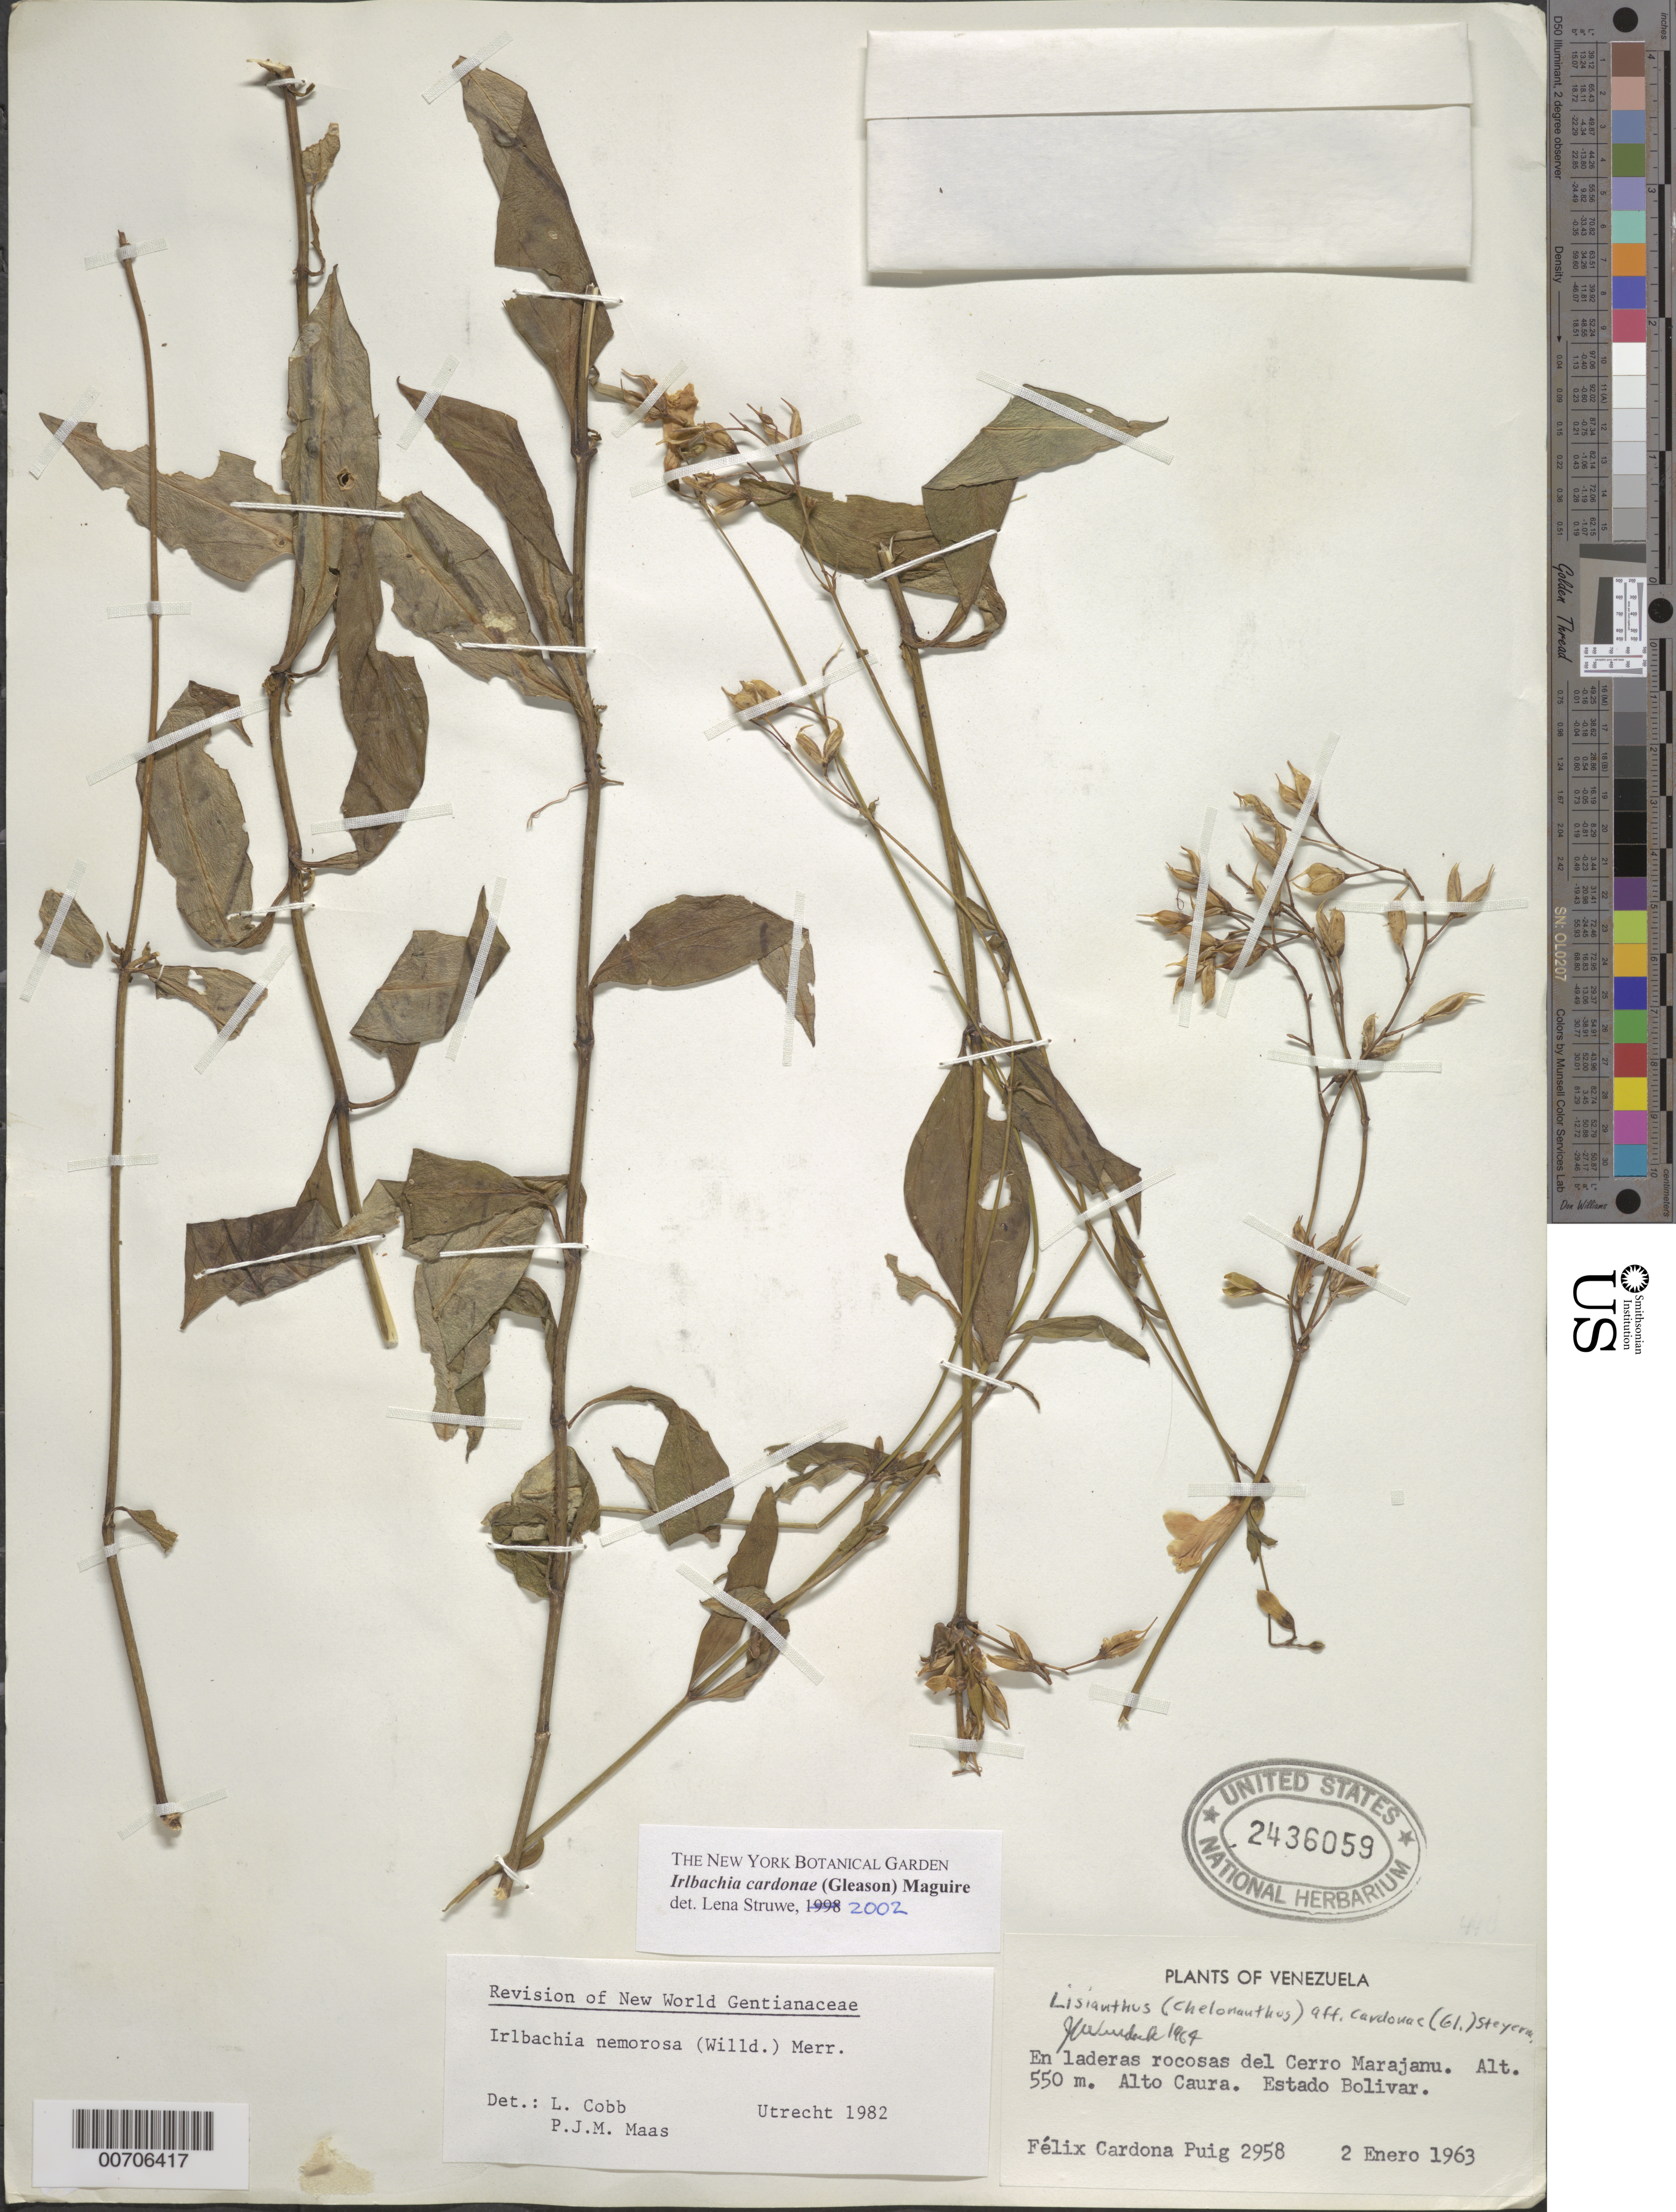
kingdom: Plantae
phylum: Tracheophyta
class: Magnoliopsida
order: Gentianales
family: Gentianaceae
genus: Irlbachia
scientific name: Irlbachia cardonae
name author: (Gleason) Maguire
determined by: Struwe, L.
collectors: F. Cardona Puig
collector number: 2958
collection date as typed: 2-Jan-63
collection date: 1963-01-02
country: Venezuela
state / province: Bolívar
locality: Cerro Marajunu, alto Caura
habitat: Rocky slopes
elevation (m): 550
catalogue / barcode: US 2436059